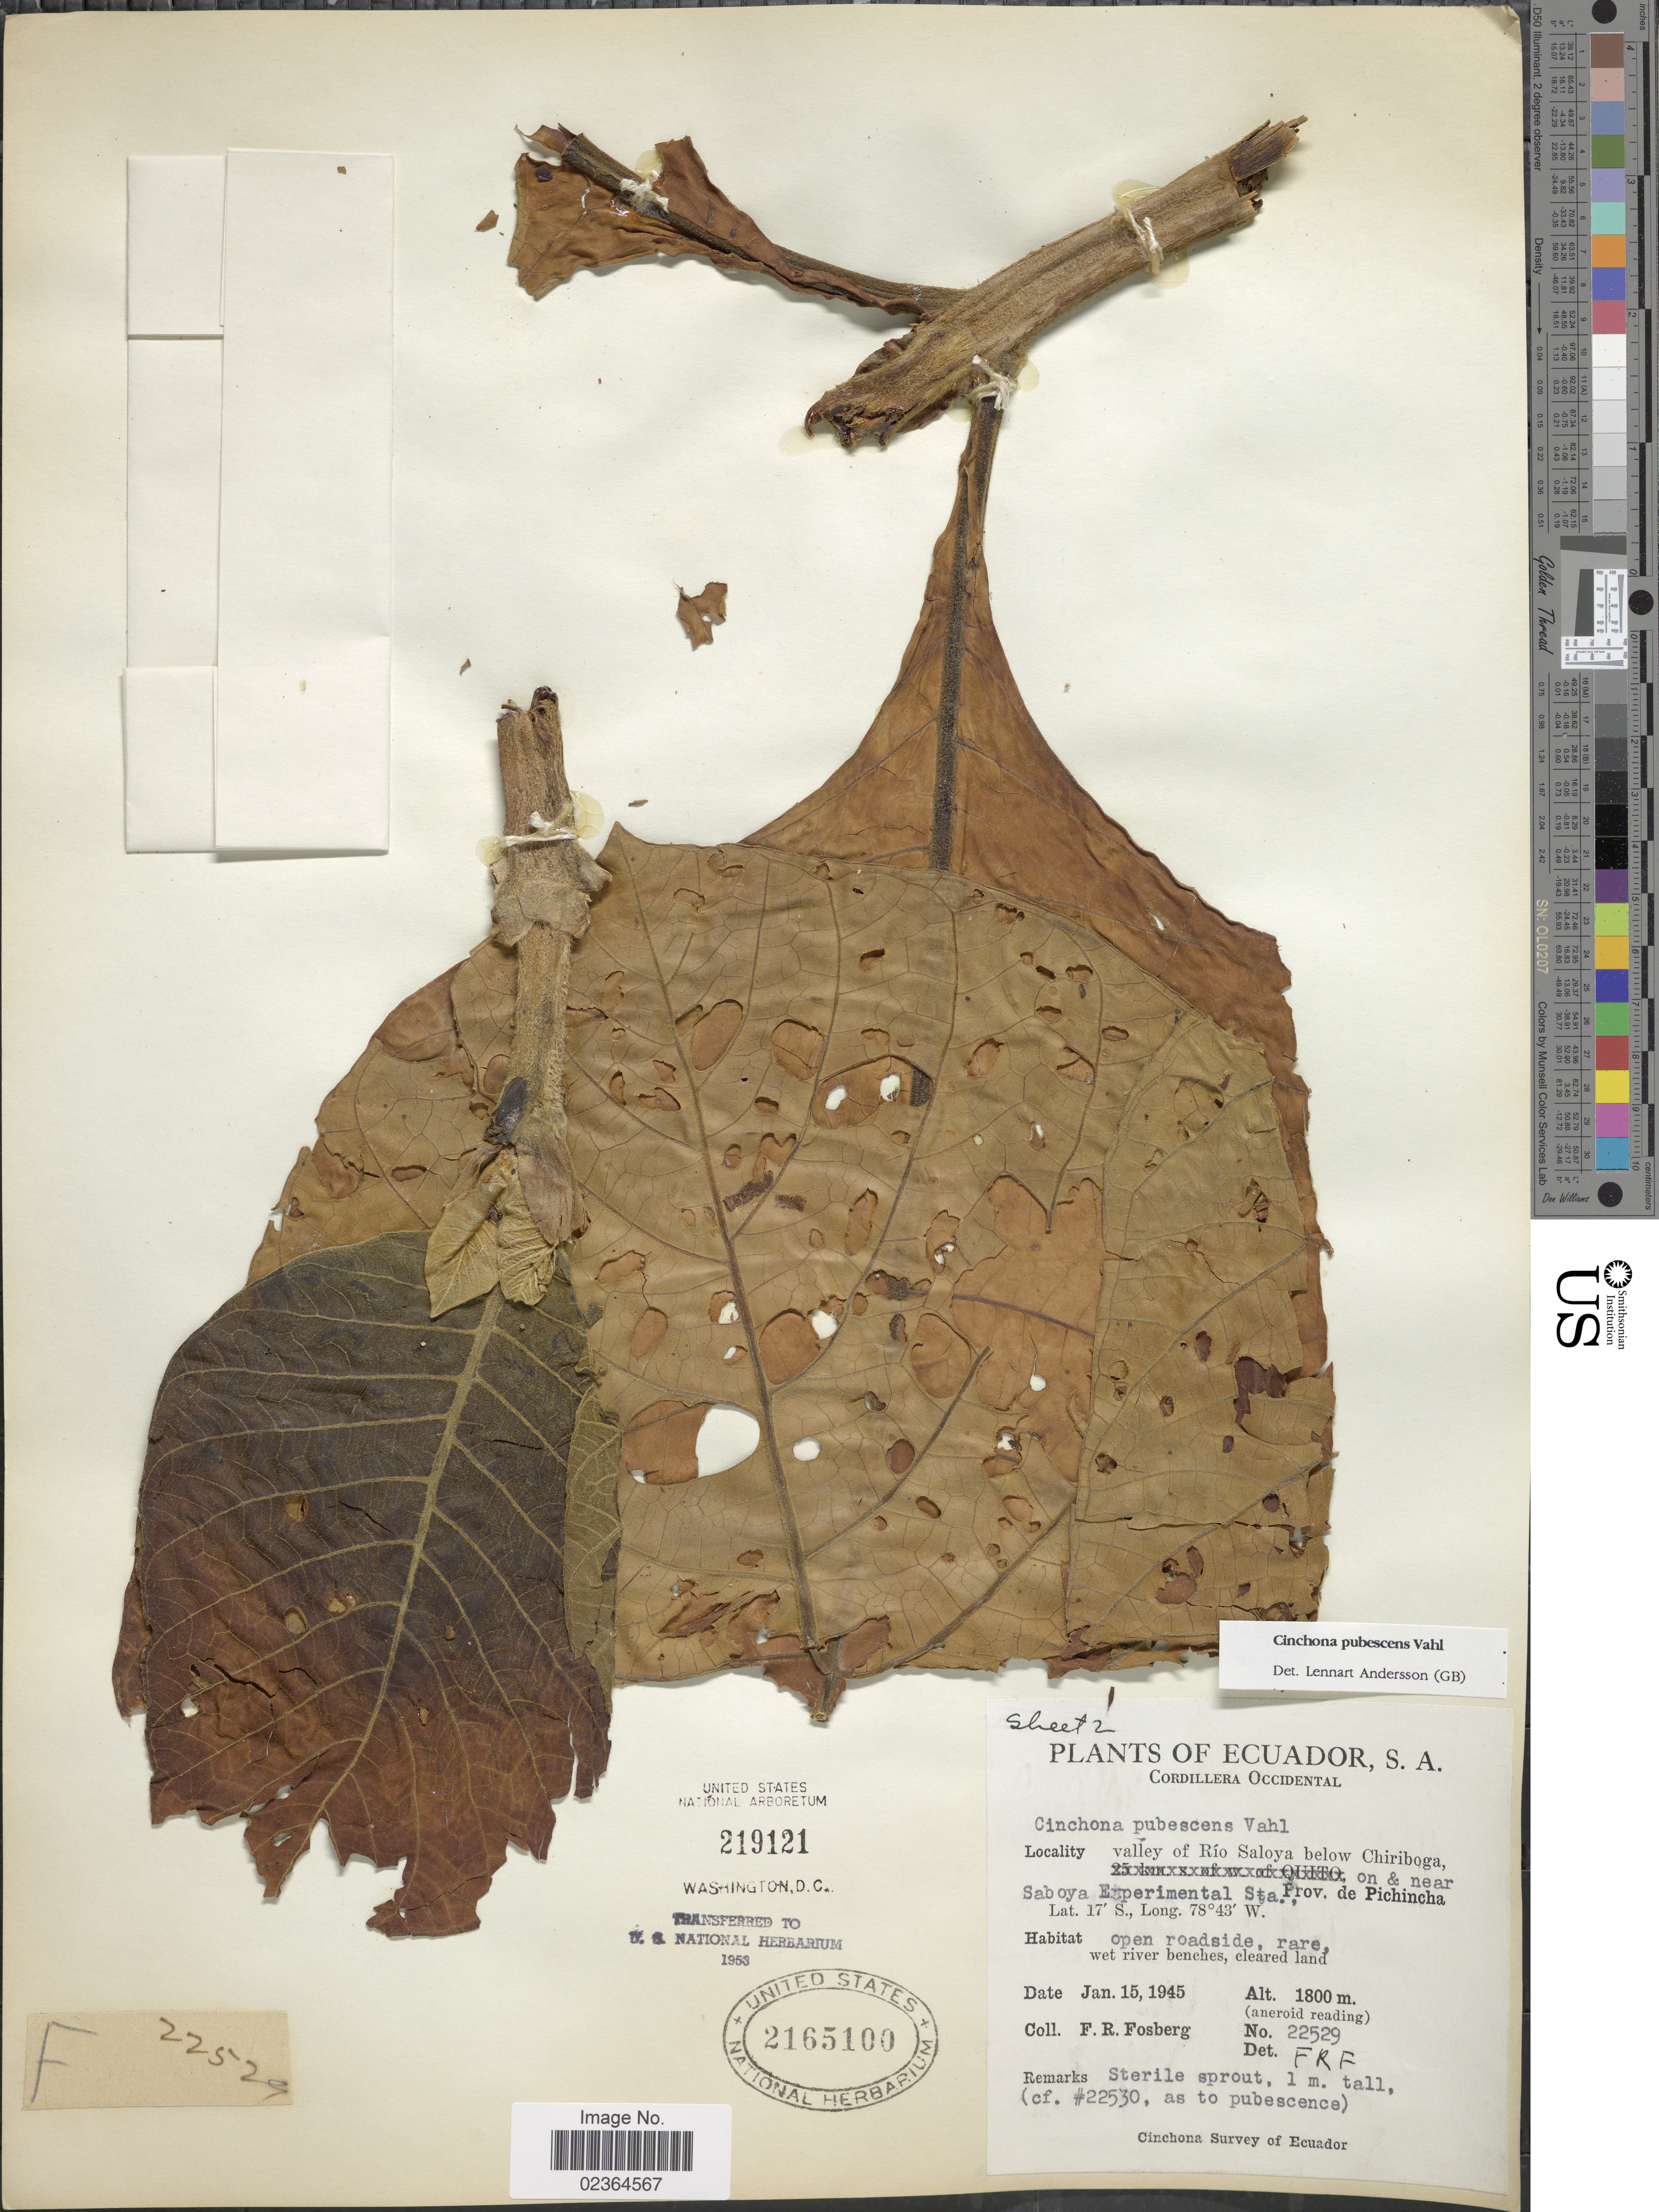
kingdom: Plantae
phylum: Tracheophyta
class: Magnoliopsida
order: Gentianales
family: Rubiaceae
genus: Cinchona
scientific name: Cinchona pubescens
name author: Vahl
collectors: F. R. Fosberg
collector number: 22529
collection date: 1945-01-15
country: Ecuador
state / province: Pichincha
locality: Cordillera Occidental. valley of Río Saloya below Chiriboga, on & near Saboya Experimental Sta.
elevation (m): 1800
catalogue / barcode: US 2165100